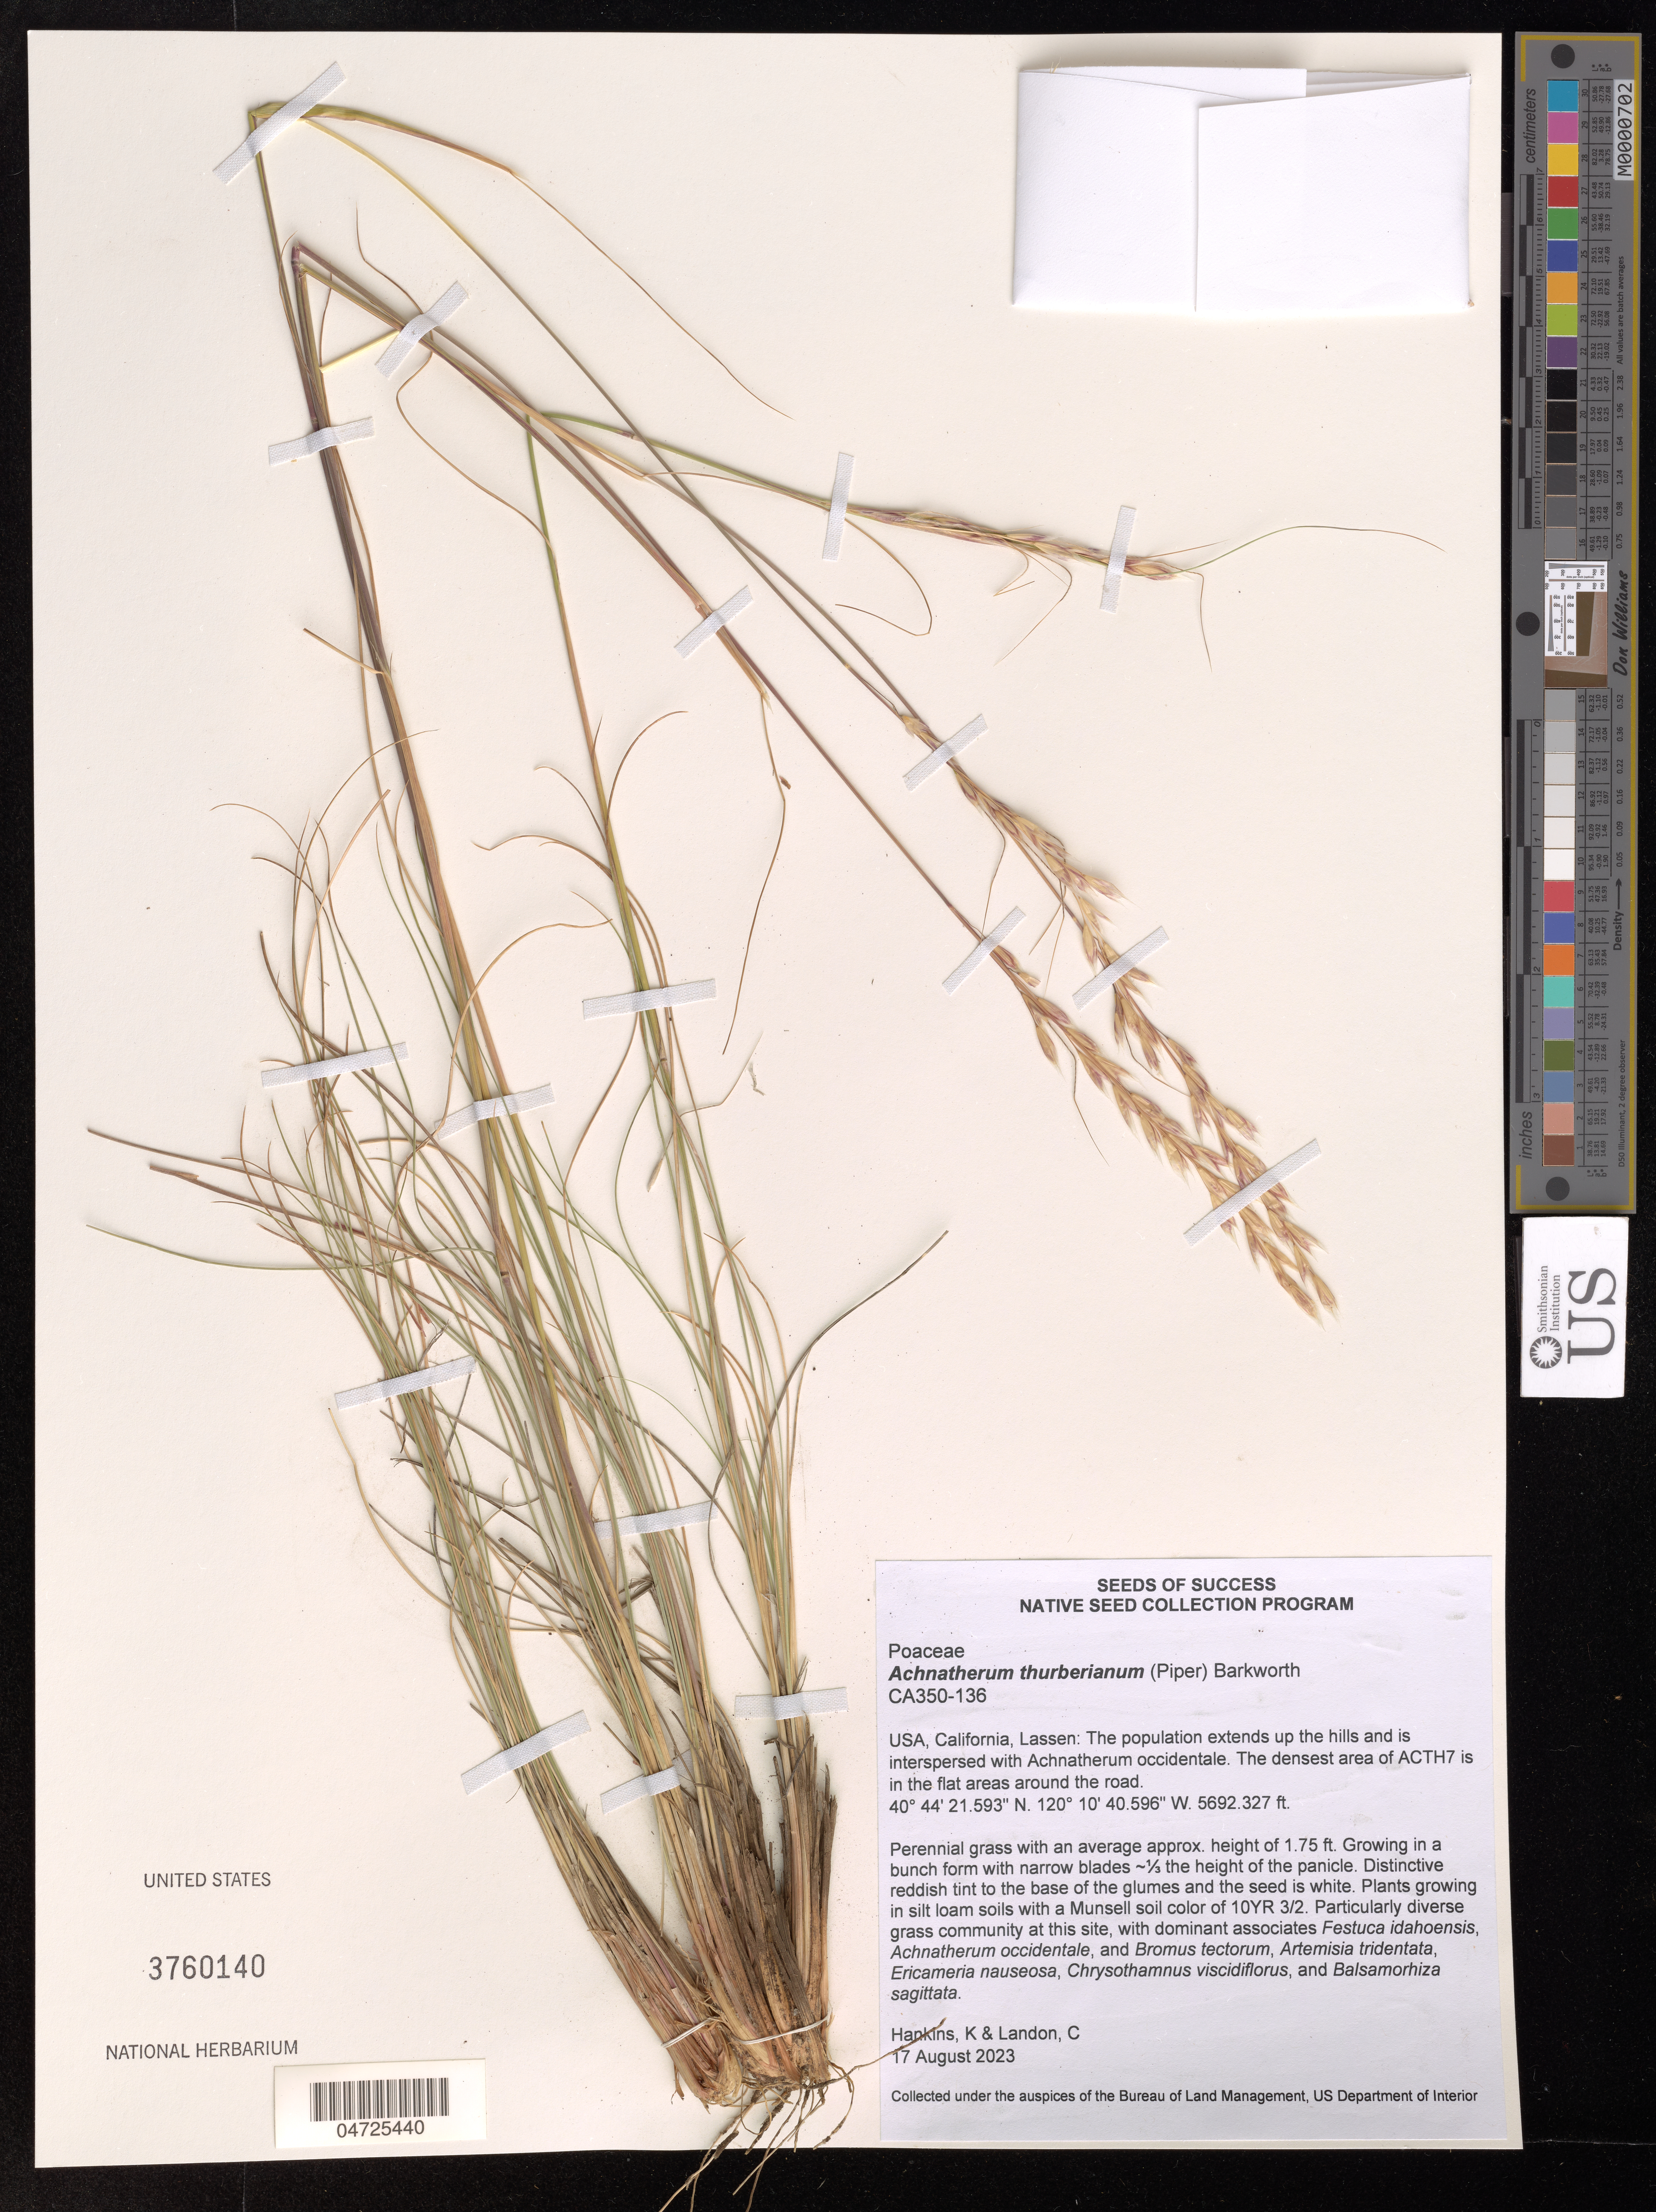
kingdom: Plantae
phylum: Tracheophyta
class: Liliopsida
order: Poales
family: Poaceae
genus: Achnatherum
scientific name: Achnatherum thurberianum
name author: (Piper) Barkworth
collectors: K. Hankins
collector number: CA350-136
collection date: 2023-08-17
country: United States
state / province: California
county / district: Lassen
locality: Lassen. The densest area of ACTH7 is in the flat areas around the road.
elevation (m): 1735.02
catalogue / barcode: US 3760140